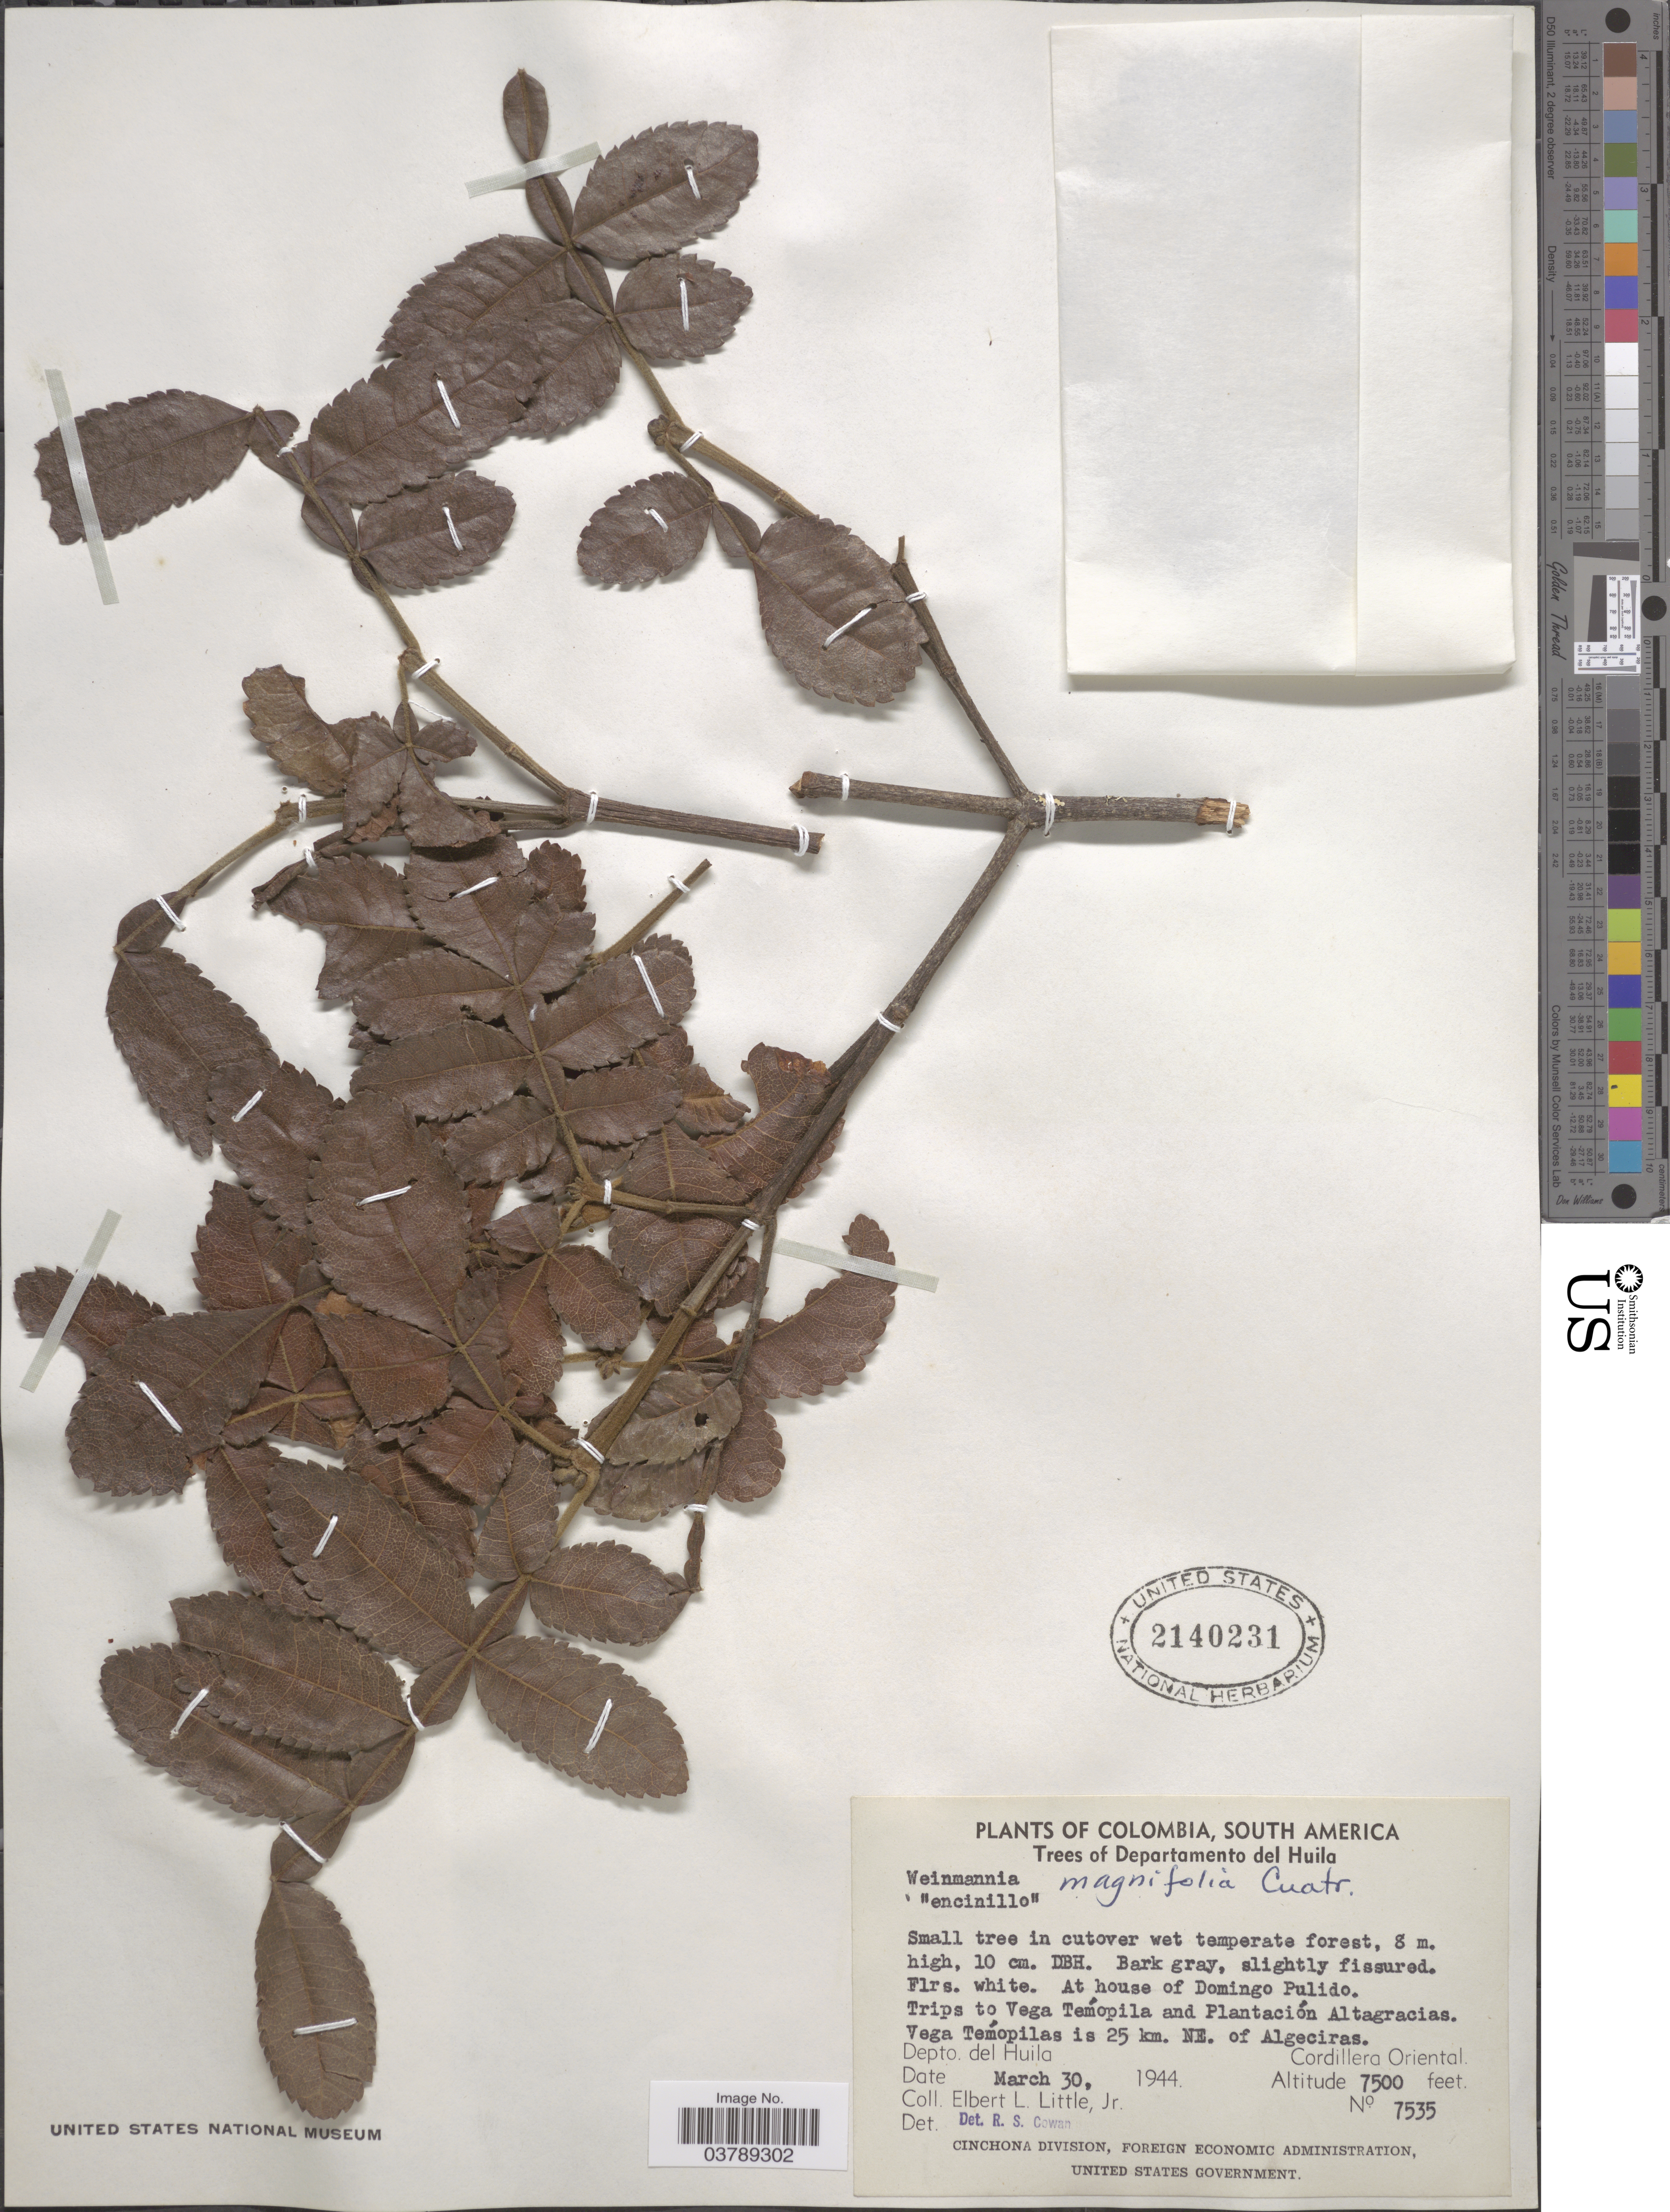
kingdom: Plantae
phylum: Tracheophyta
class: Magnoliopsida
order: Oxalidales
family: Cunoniaceae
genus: Weinmannia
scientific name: Weinmannia magnifolia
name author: Cuatrec.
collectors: E. L. Little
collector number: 7535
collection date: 1944-03-30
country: Colombia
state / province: Huila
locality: At house of Domingo Pulido. Trips to Vega Temopilas and Plantación Altagracias. Vega Temopilas is 25 km. NE. of Algeciras. Departamento del Huila. Cordillera Oriental.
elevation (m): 2286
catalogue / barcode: US 2140231